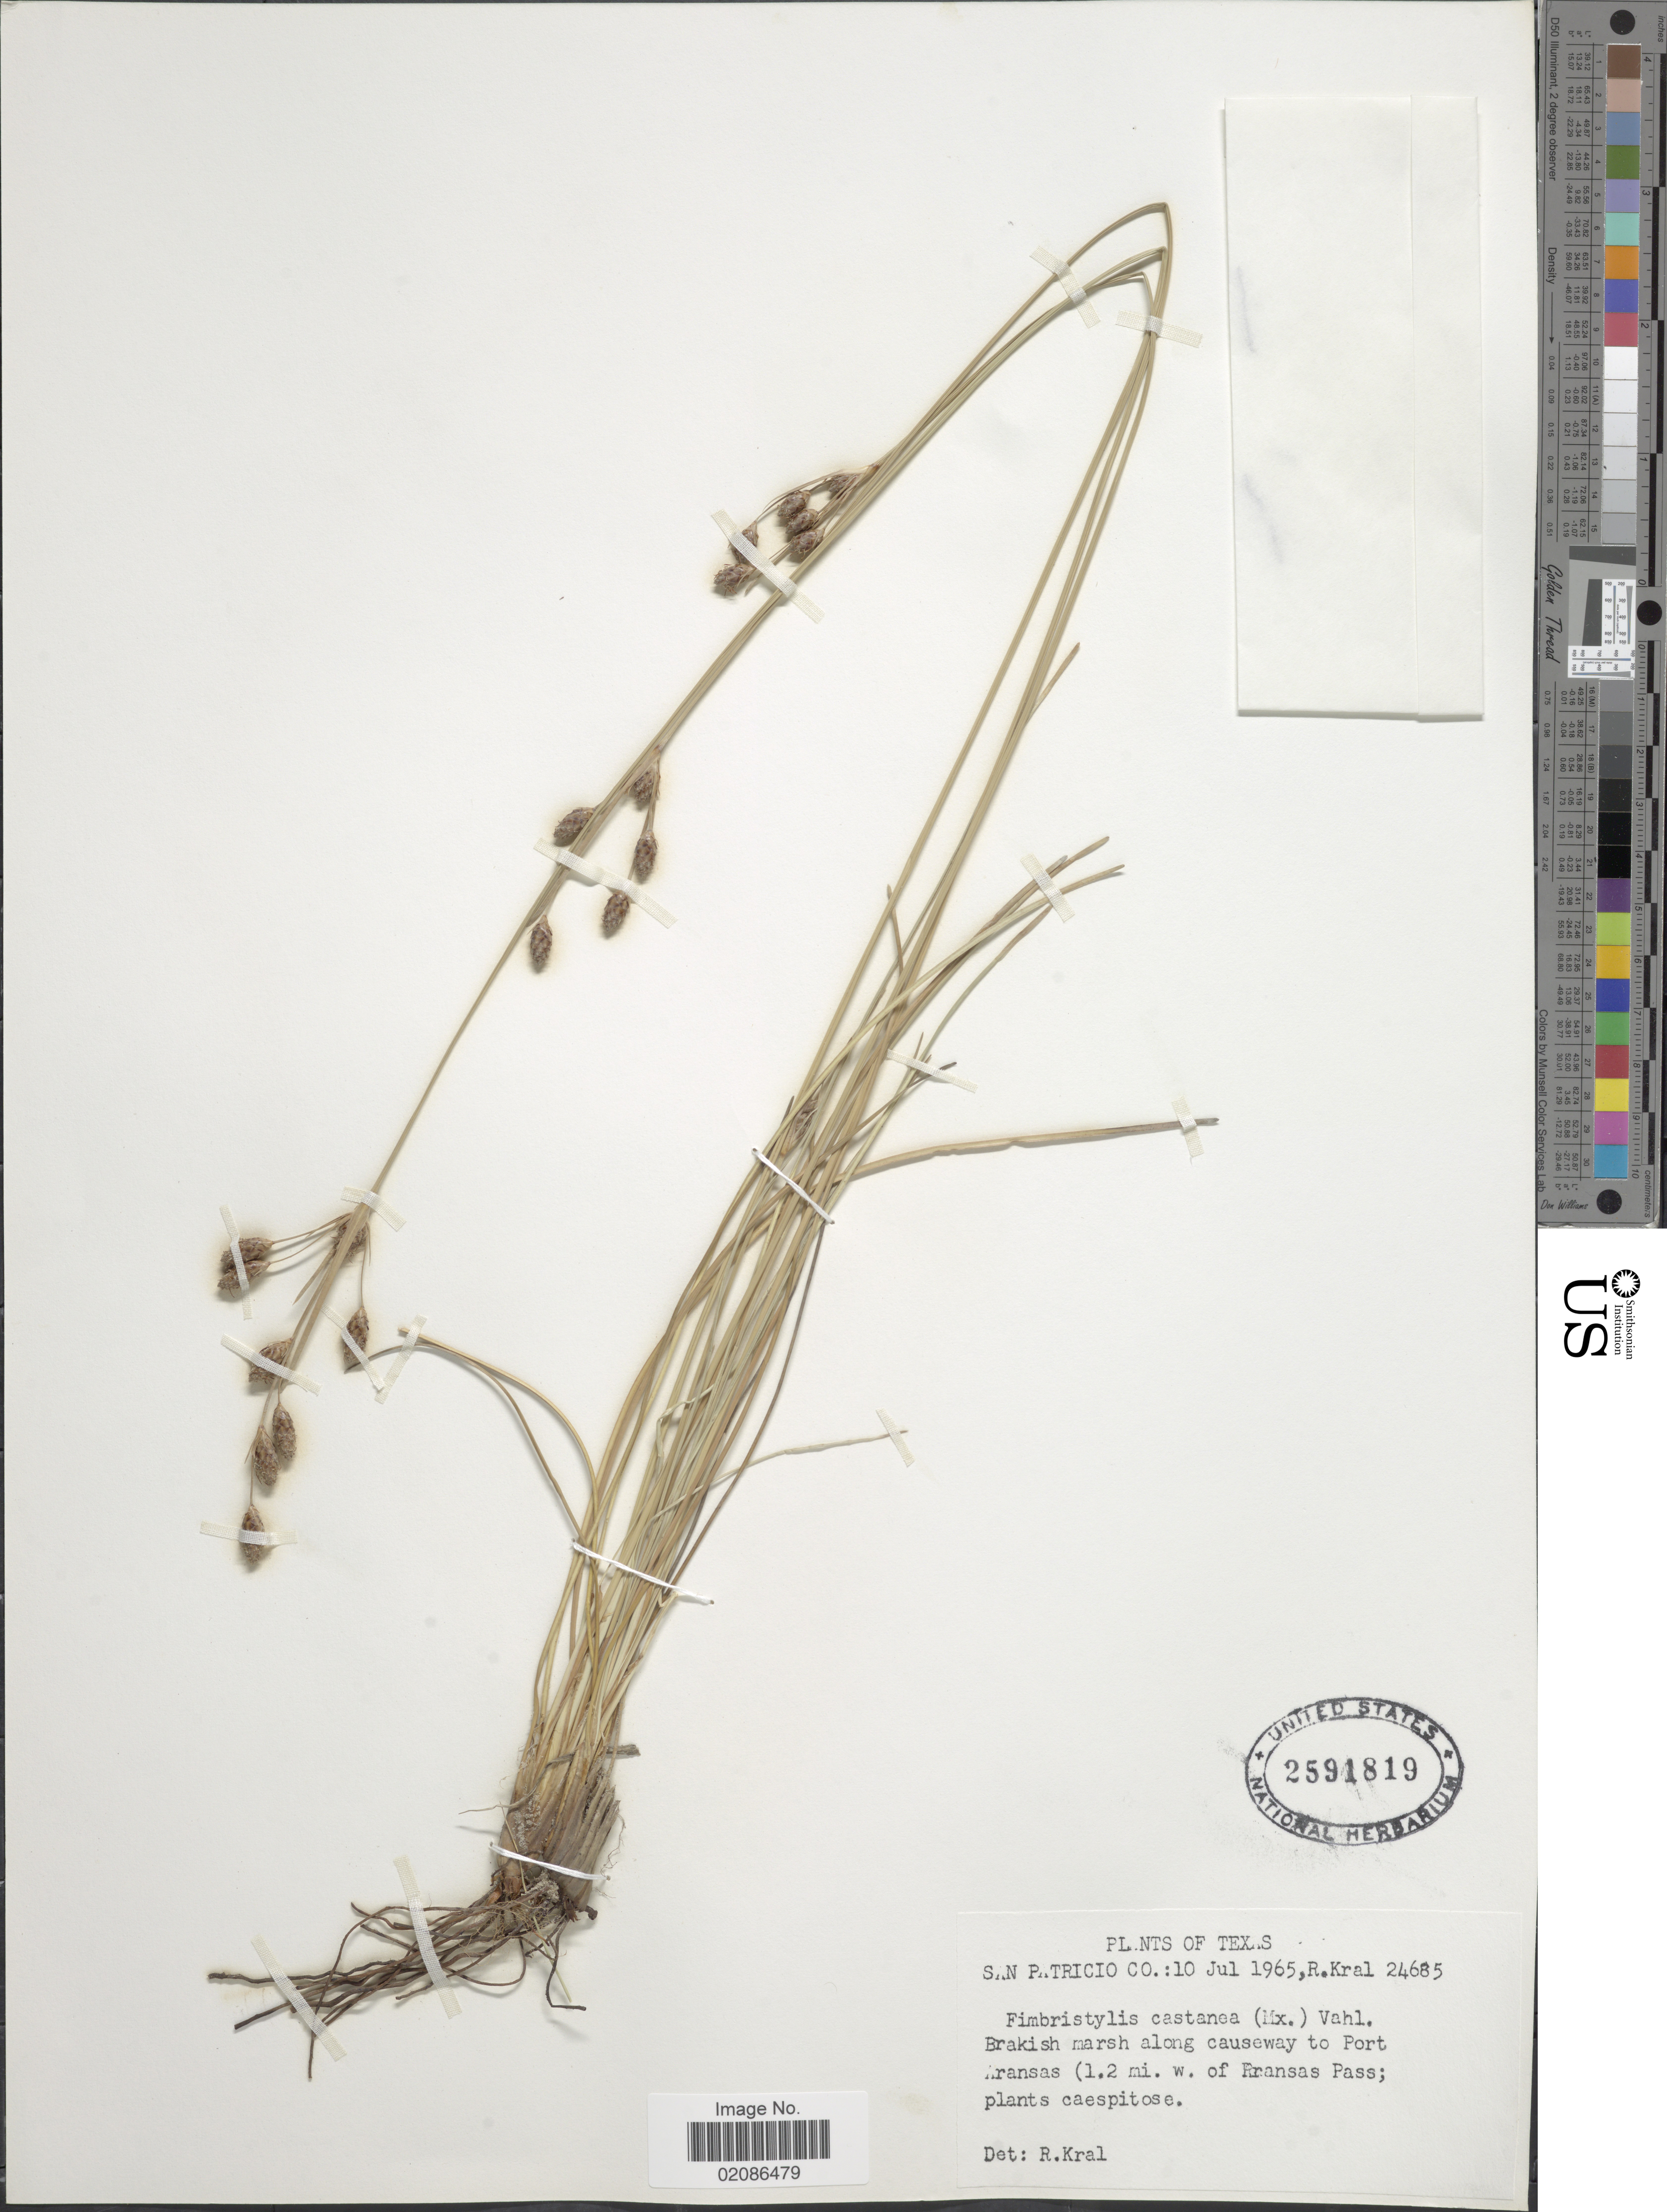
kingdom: Plantae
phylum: Tracheophyta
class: Liliopsida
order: Poales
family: Cyperaceae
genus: Fimbristylis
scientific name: Fimbristylis castanea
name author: (Michx.) Vahl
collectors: R. Kral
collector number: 24685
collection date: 1965-07-10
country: United States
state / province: Texas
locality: San Patricio Co., Brakish marsh along causeway to Port Aransas (1.2 mi w. of Aransas Pass)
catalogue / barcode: US 2591819